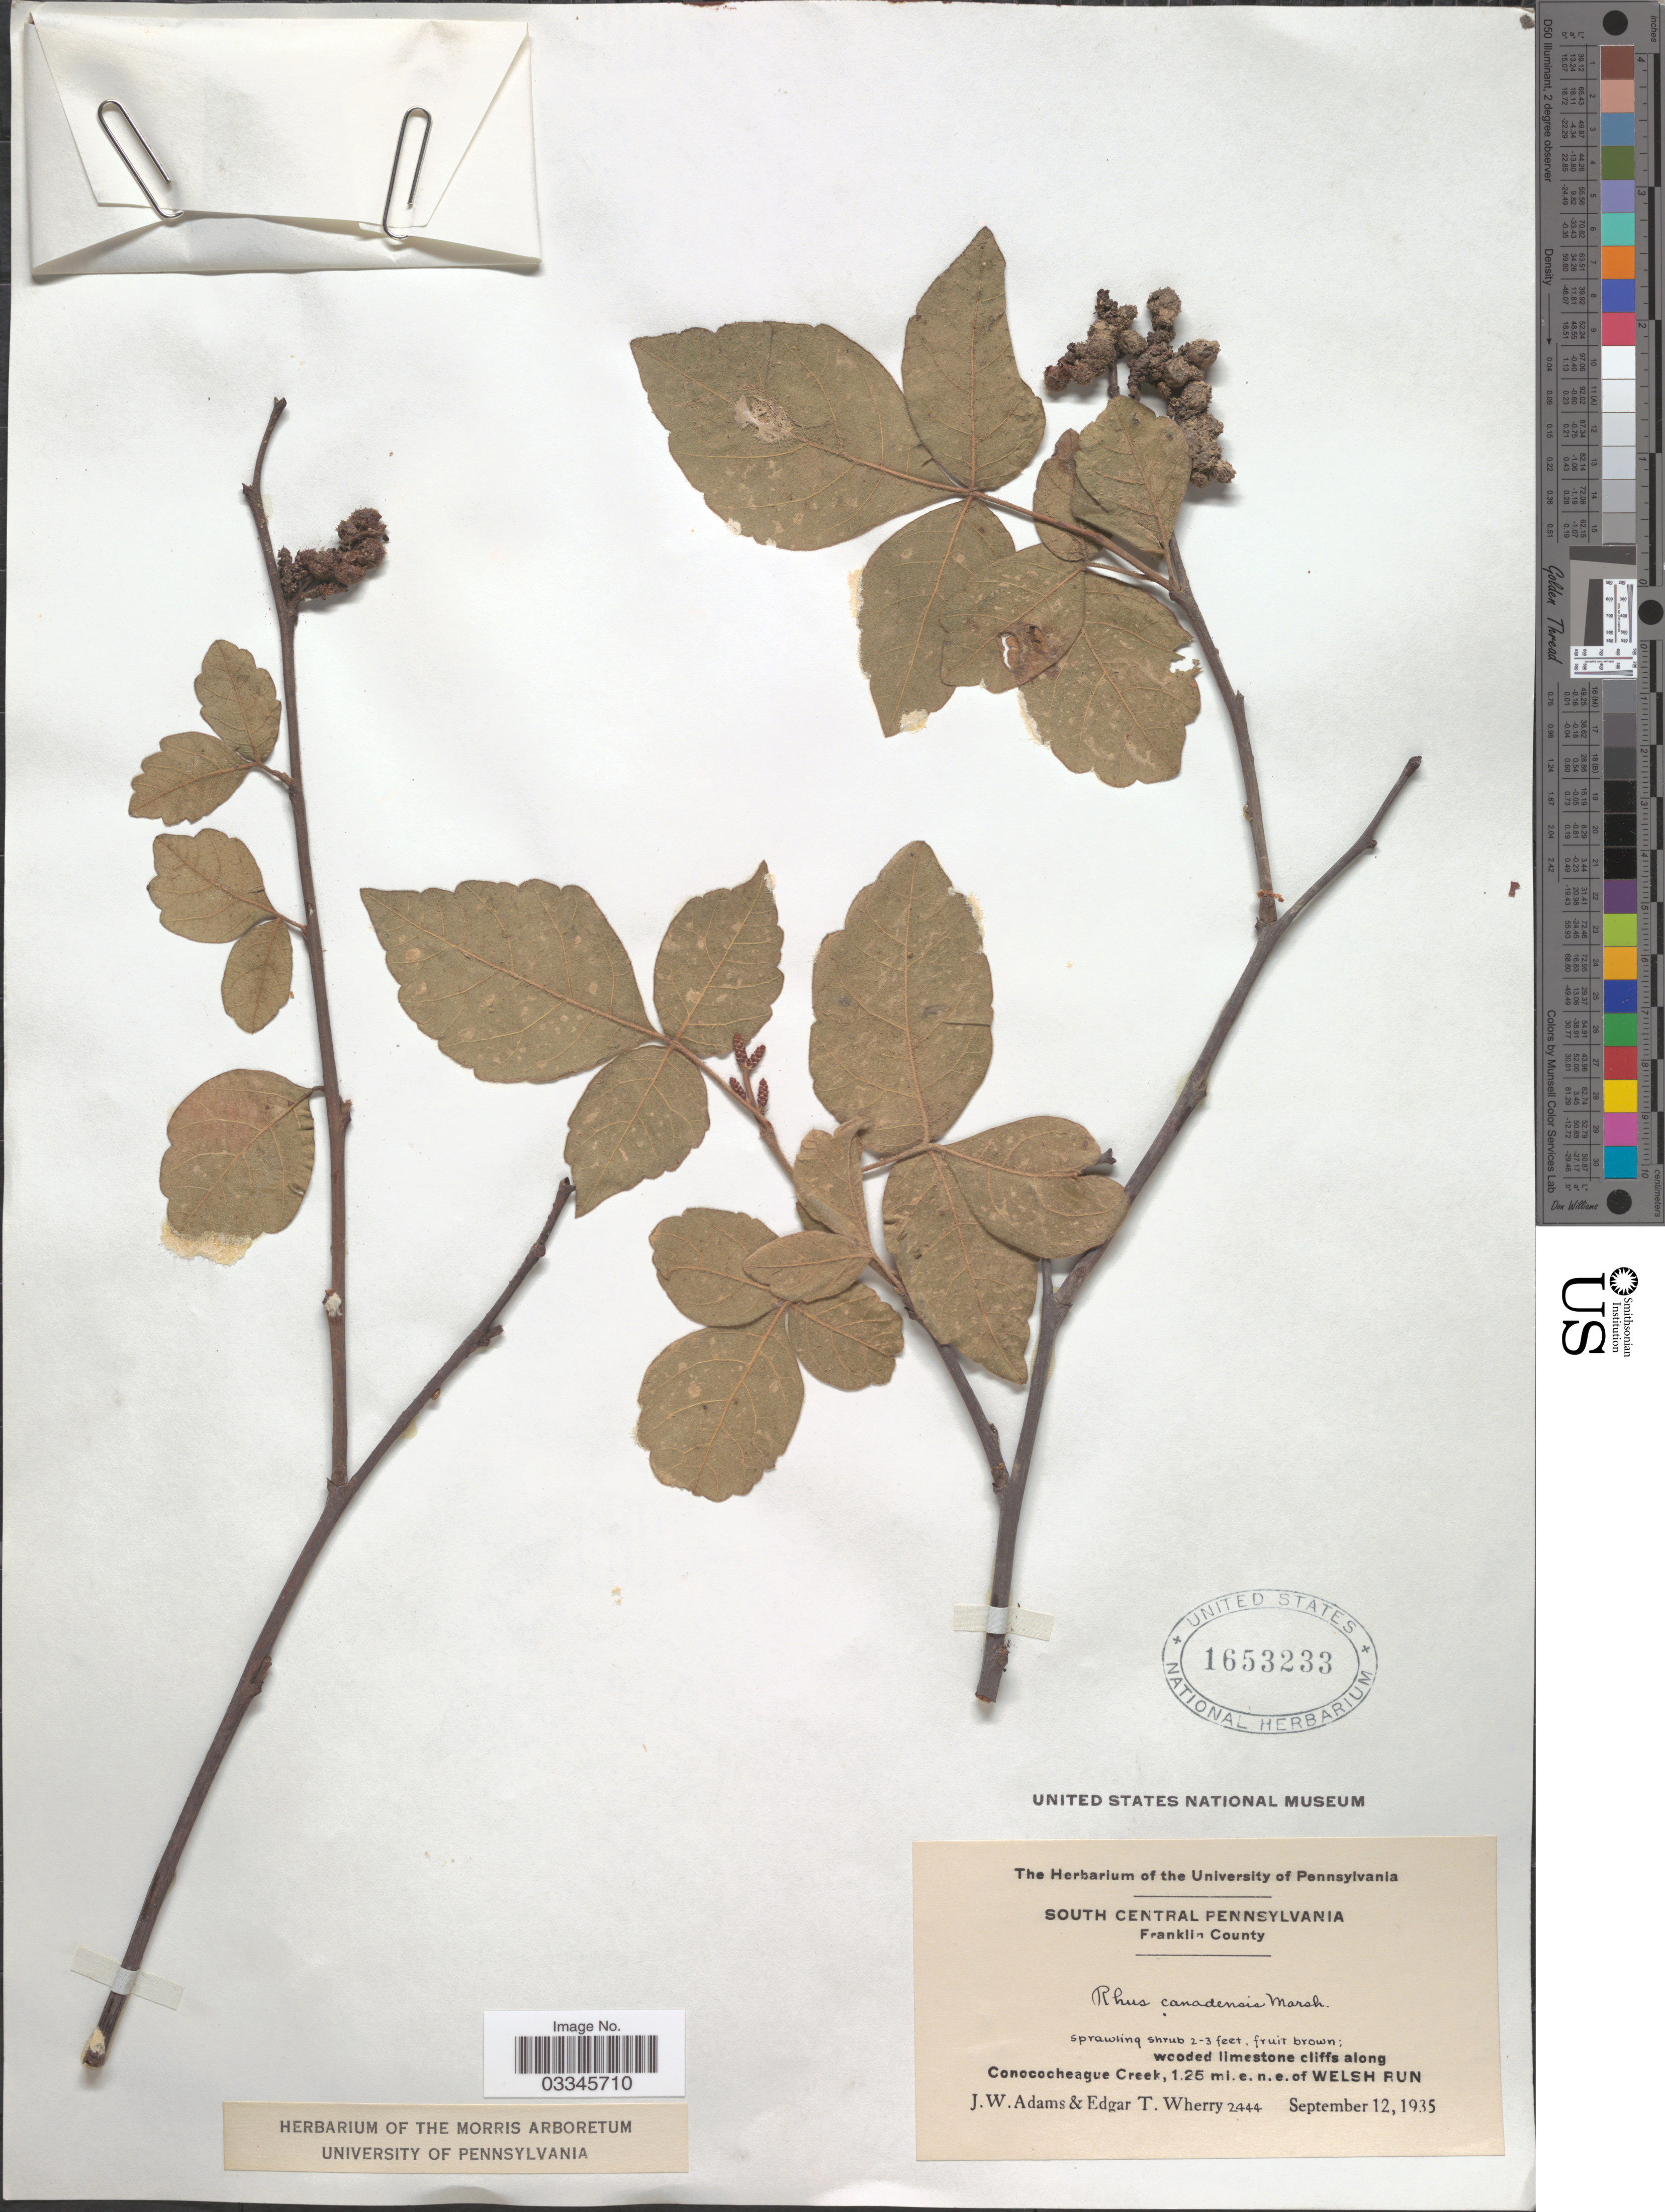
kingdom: Plantae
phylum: Tracheophyta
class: Magnoliopsida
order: Sapindales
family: Anacardiaceae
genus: Rhus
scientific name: Rhus canadensis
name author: Marshall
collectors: J. Adams & E. T. Wherry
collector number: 2444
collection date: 1935-09-12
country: United States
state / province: Pennsylvania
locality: South Central Pennsylvania. Wooded limestone cliffs along Conococheague Creek, 1.25 mi. e.n.e. of Welsh Run.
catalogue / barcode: US 1653233